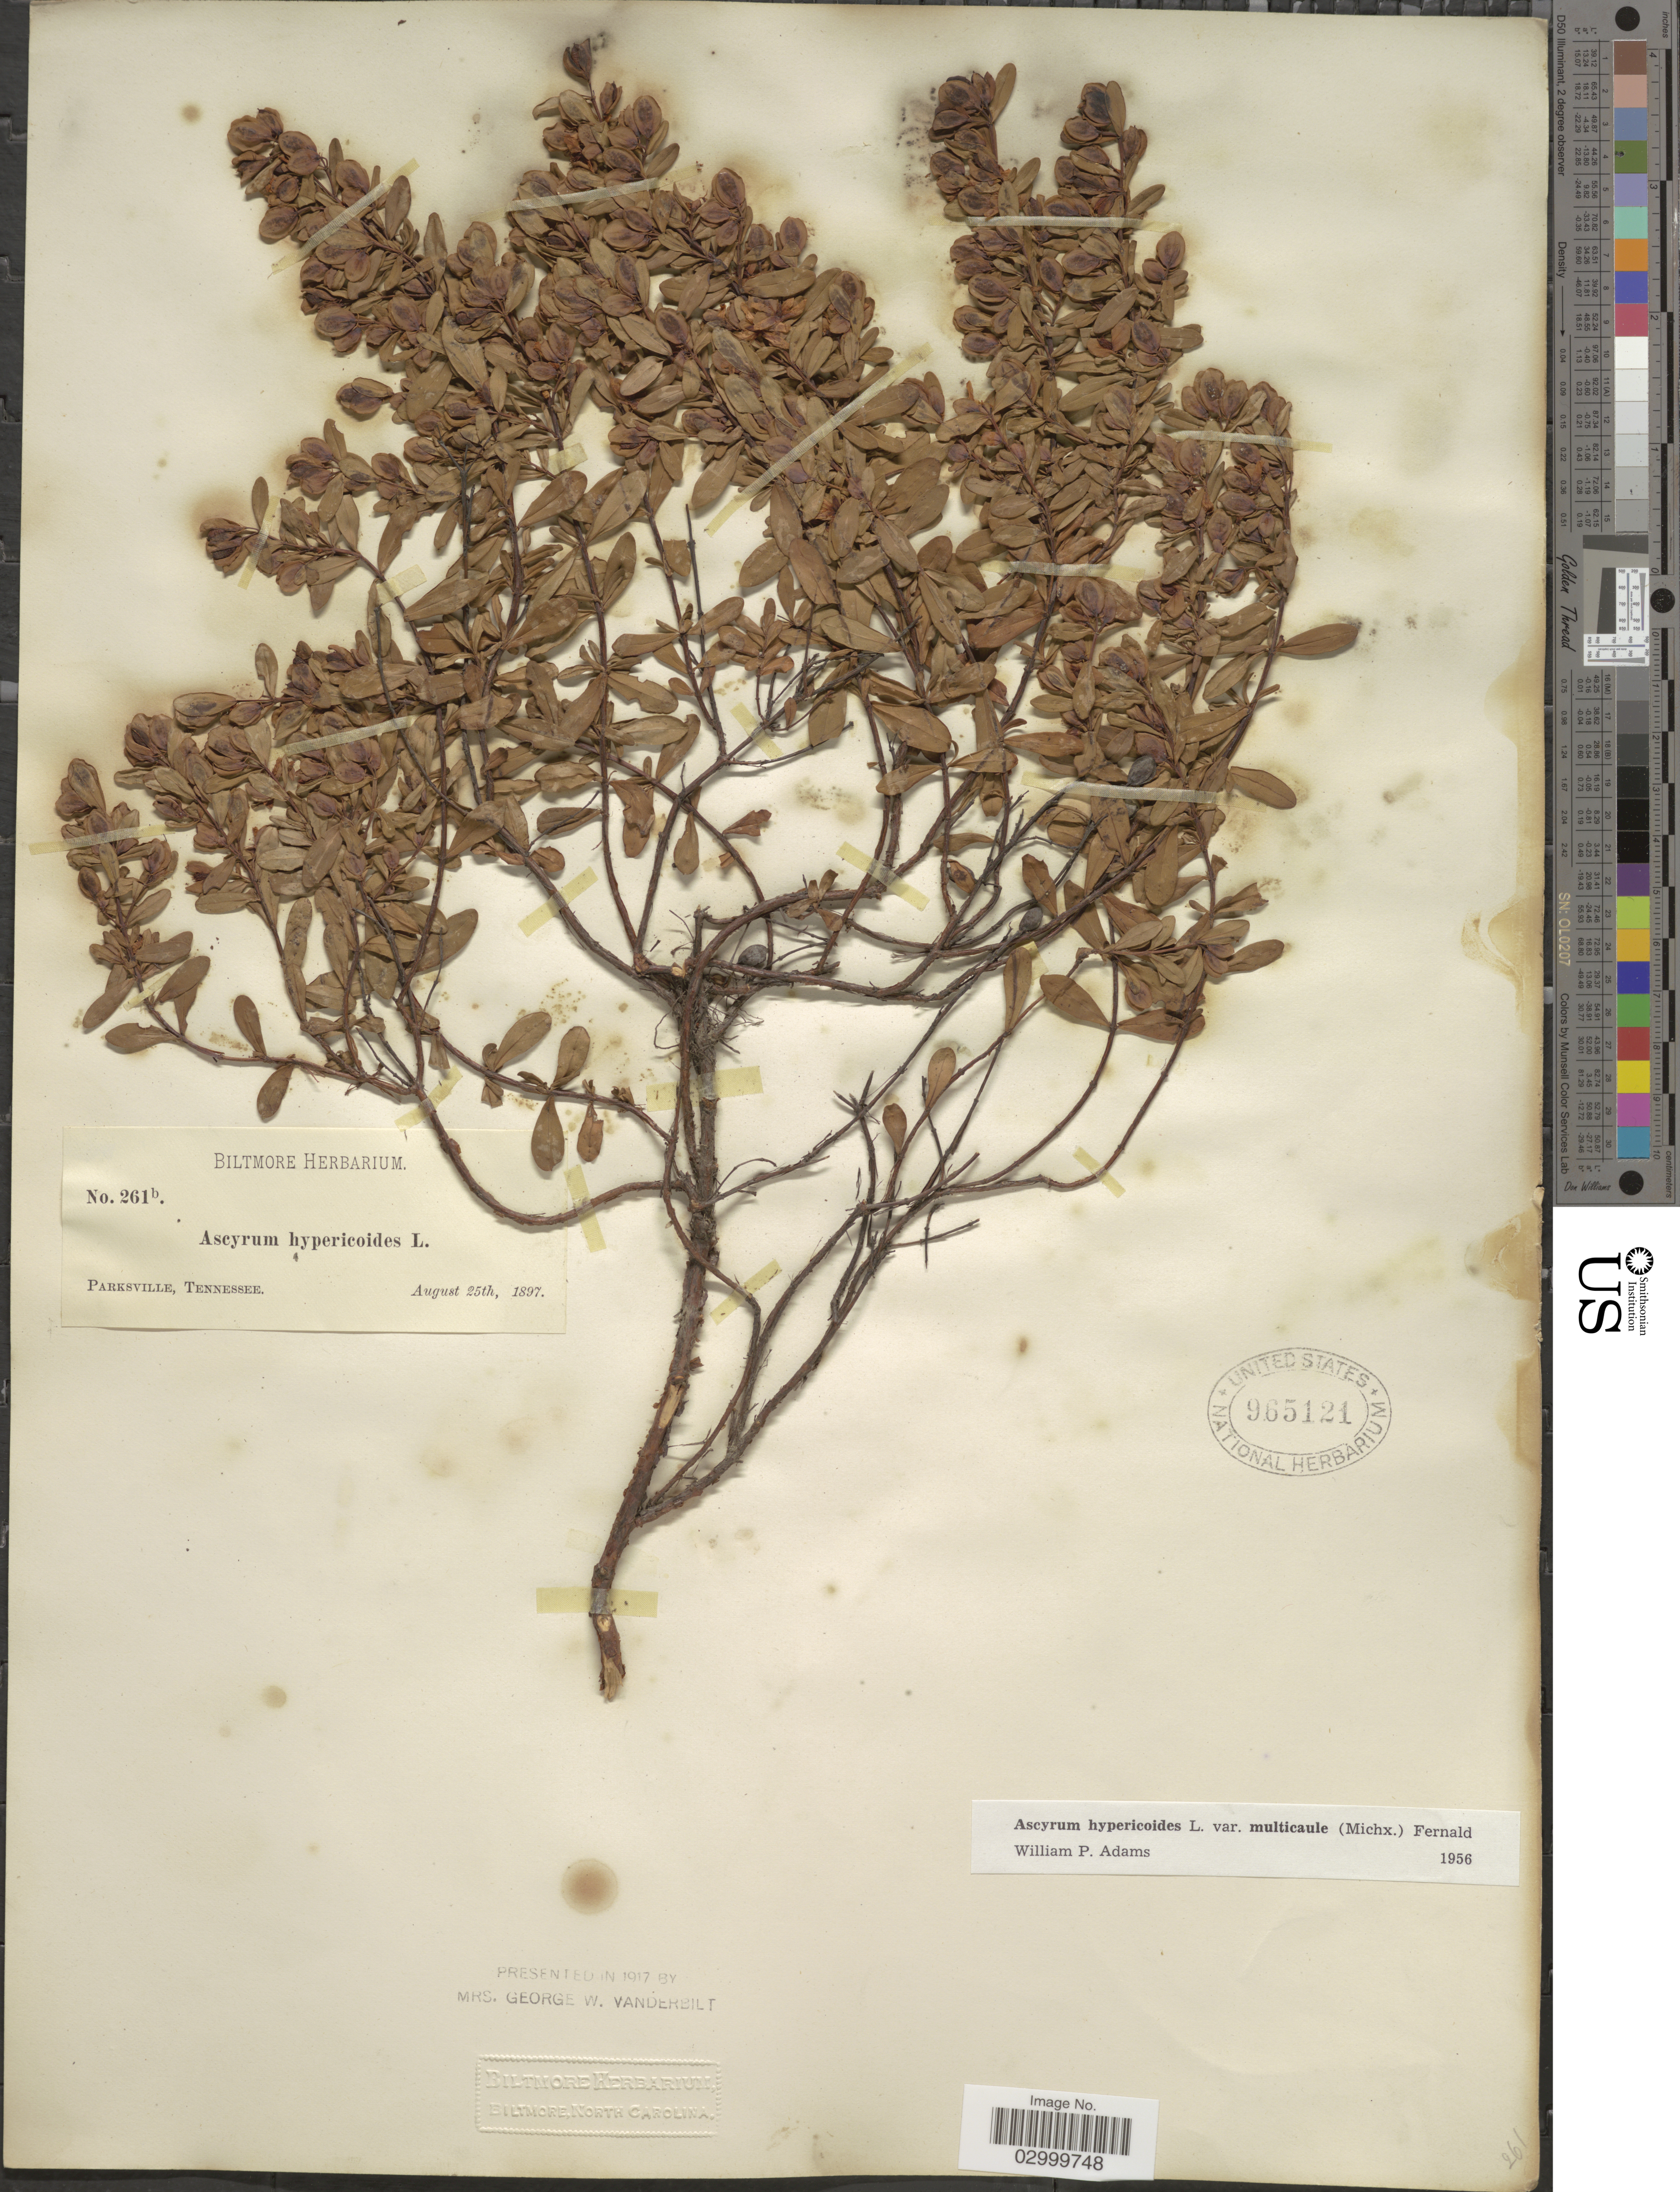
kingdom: Plantae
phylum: Tracheophyta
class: Magnoliopsida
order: Malpighiales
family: Hypericaceae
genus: Hypericum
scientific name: Hypericum stragulum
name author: W.P. Adams & N. Robson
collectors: ex herb. Biltmore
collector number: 261b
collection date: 1897-08-25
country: United States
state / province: Tennessee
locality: Parksville.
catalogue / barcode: US 965121